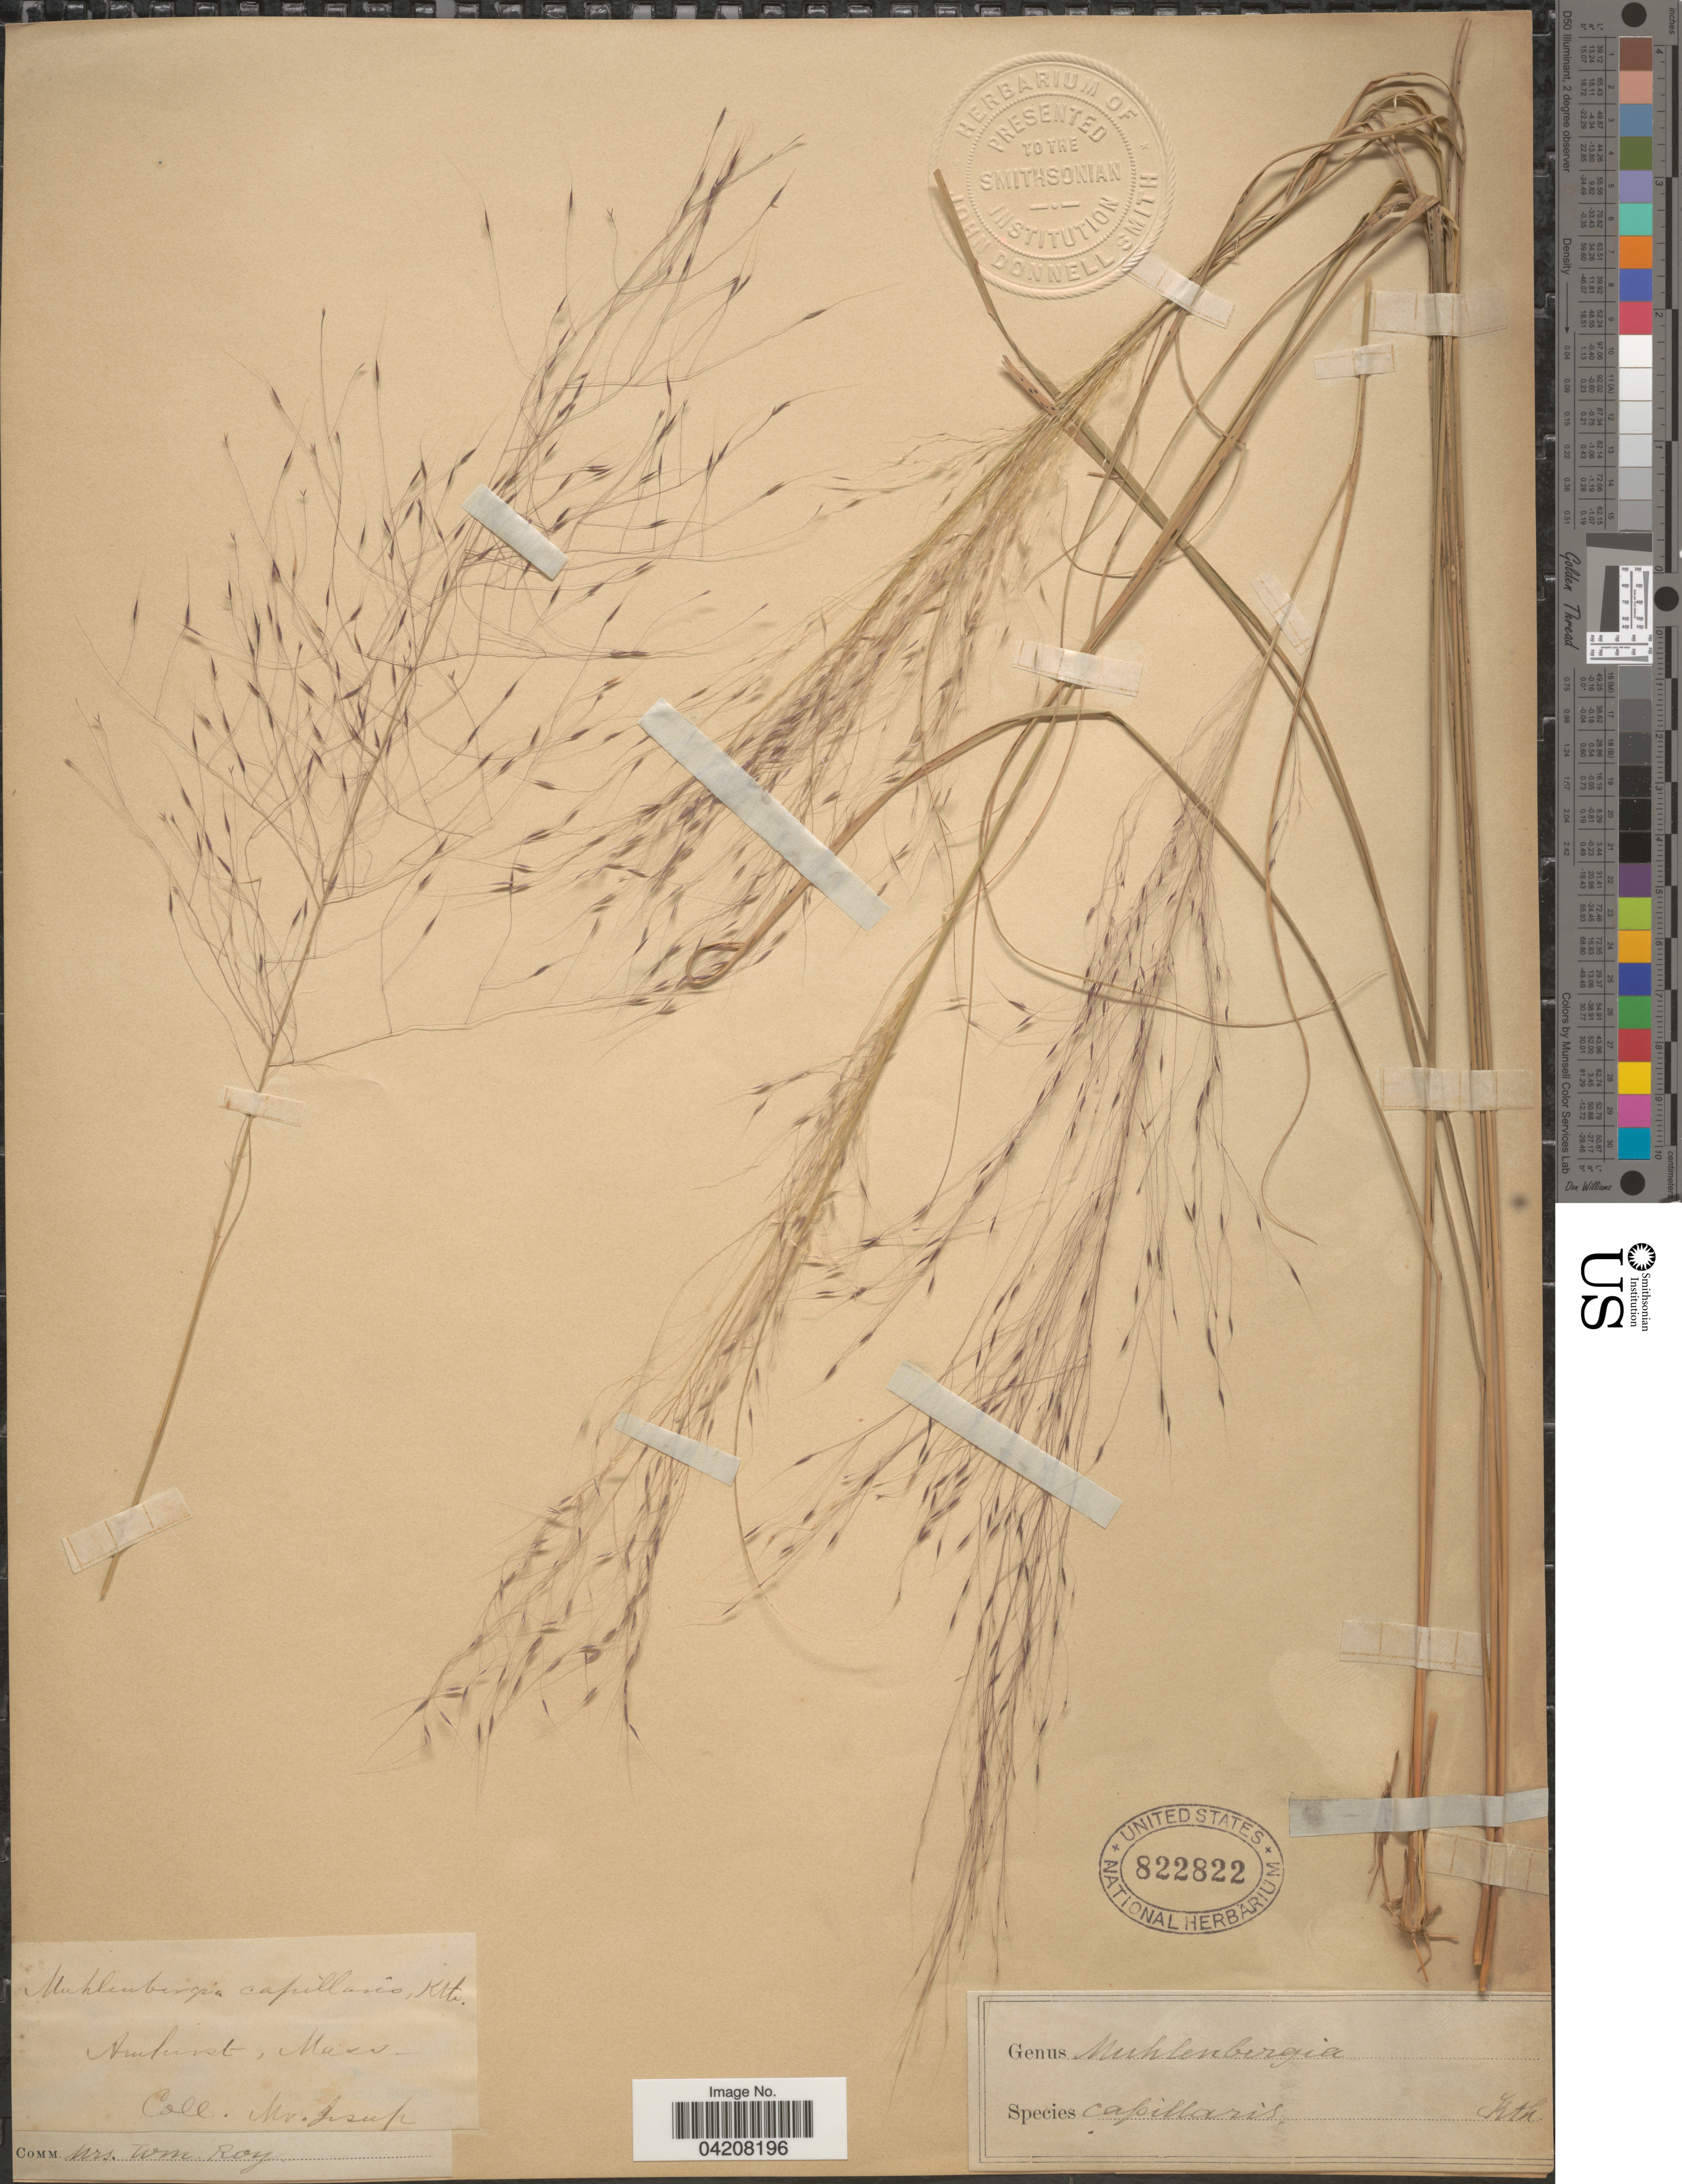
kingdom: Plantae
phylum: Tracheophyta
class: Liliopsida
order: Poales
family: Poaceae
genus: Muhlenbergia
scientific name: Muhlenbergia capillaris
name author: (Lam.) Trin.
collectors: Jesup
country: United States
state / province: Massachusetts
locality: Amherst.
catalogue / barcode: US 822822